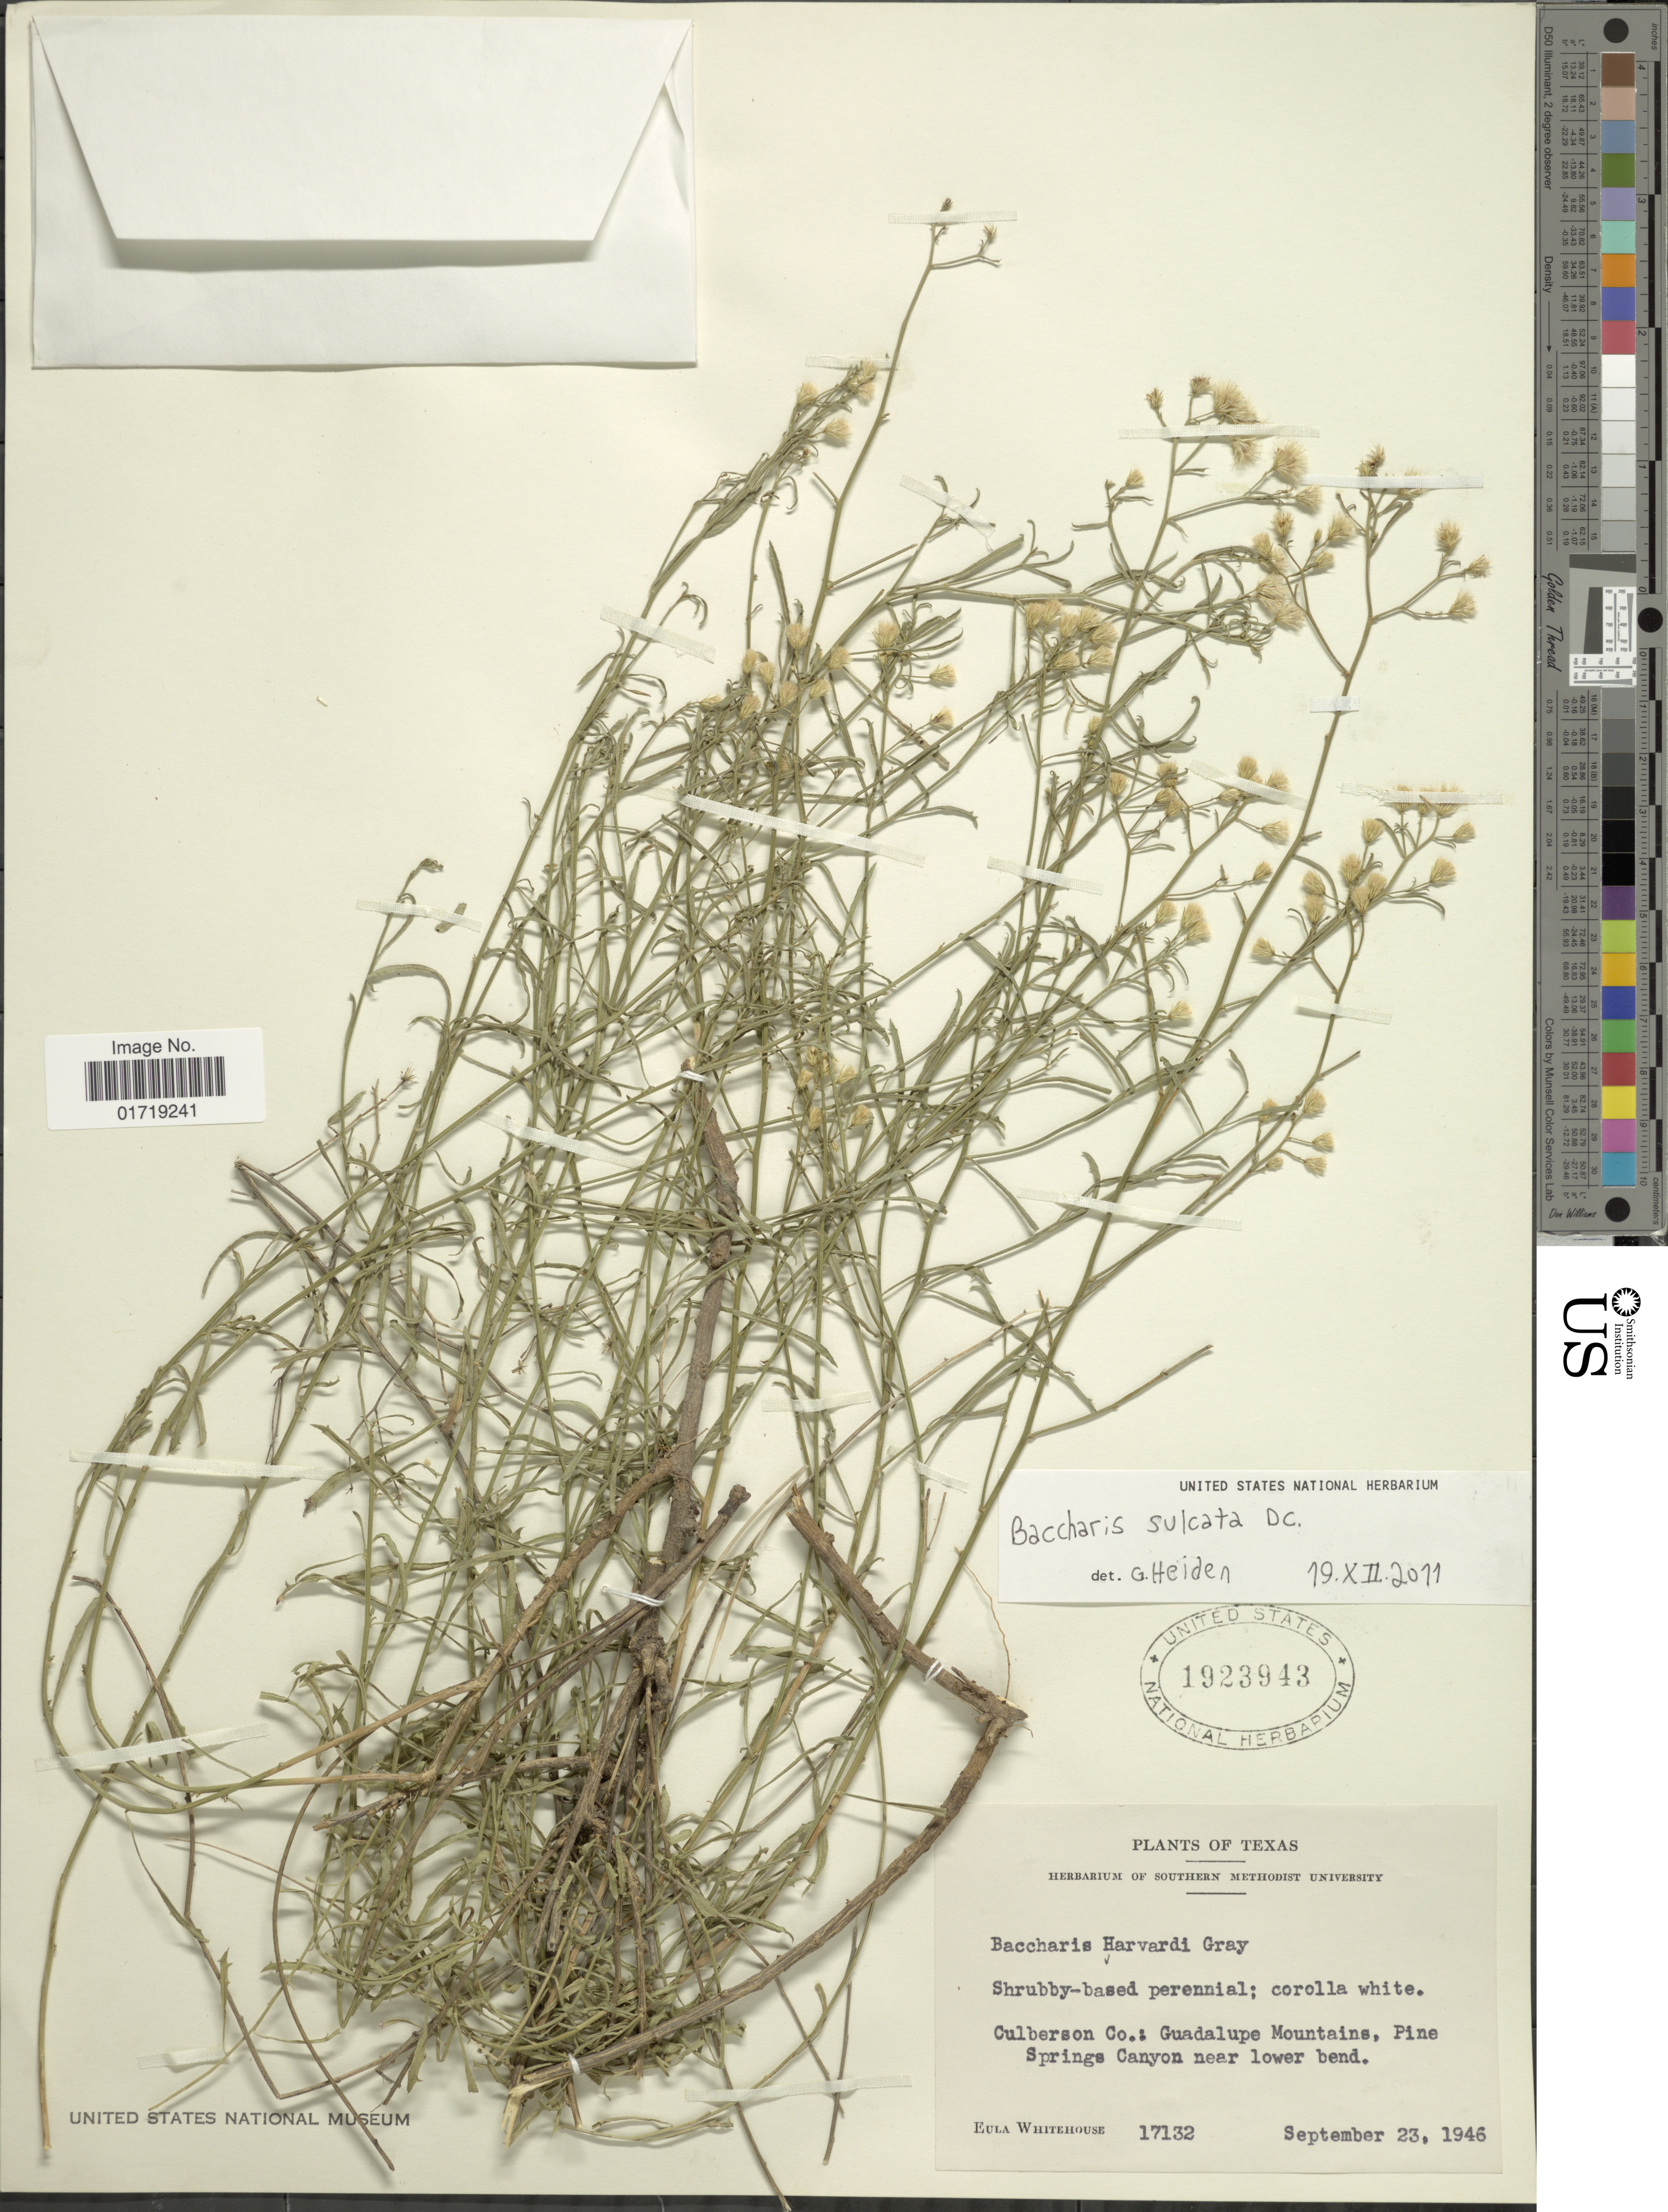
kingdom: Plantae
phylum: Tracheophyta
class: Magnoliopsida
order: Asterales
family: Asteraceae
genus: Baccharis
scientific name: Baccharis sulcata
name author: DC.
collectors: E. Whitehouse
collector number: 17132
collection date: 1946-09-23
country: United States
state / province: Texas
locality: Culberson Co.: Guadalupe Mountains, Pine Springs Canyon near lower bend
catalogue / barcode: US 1923943